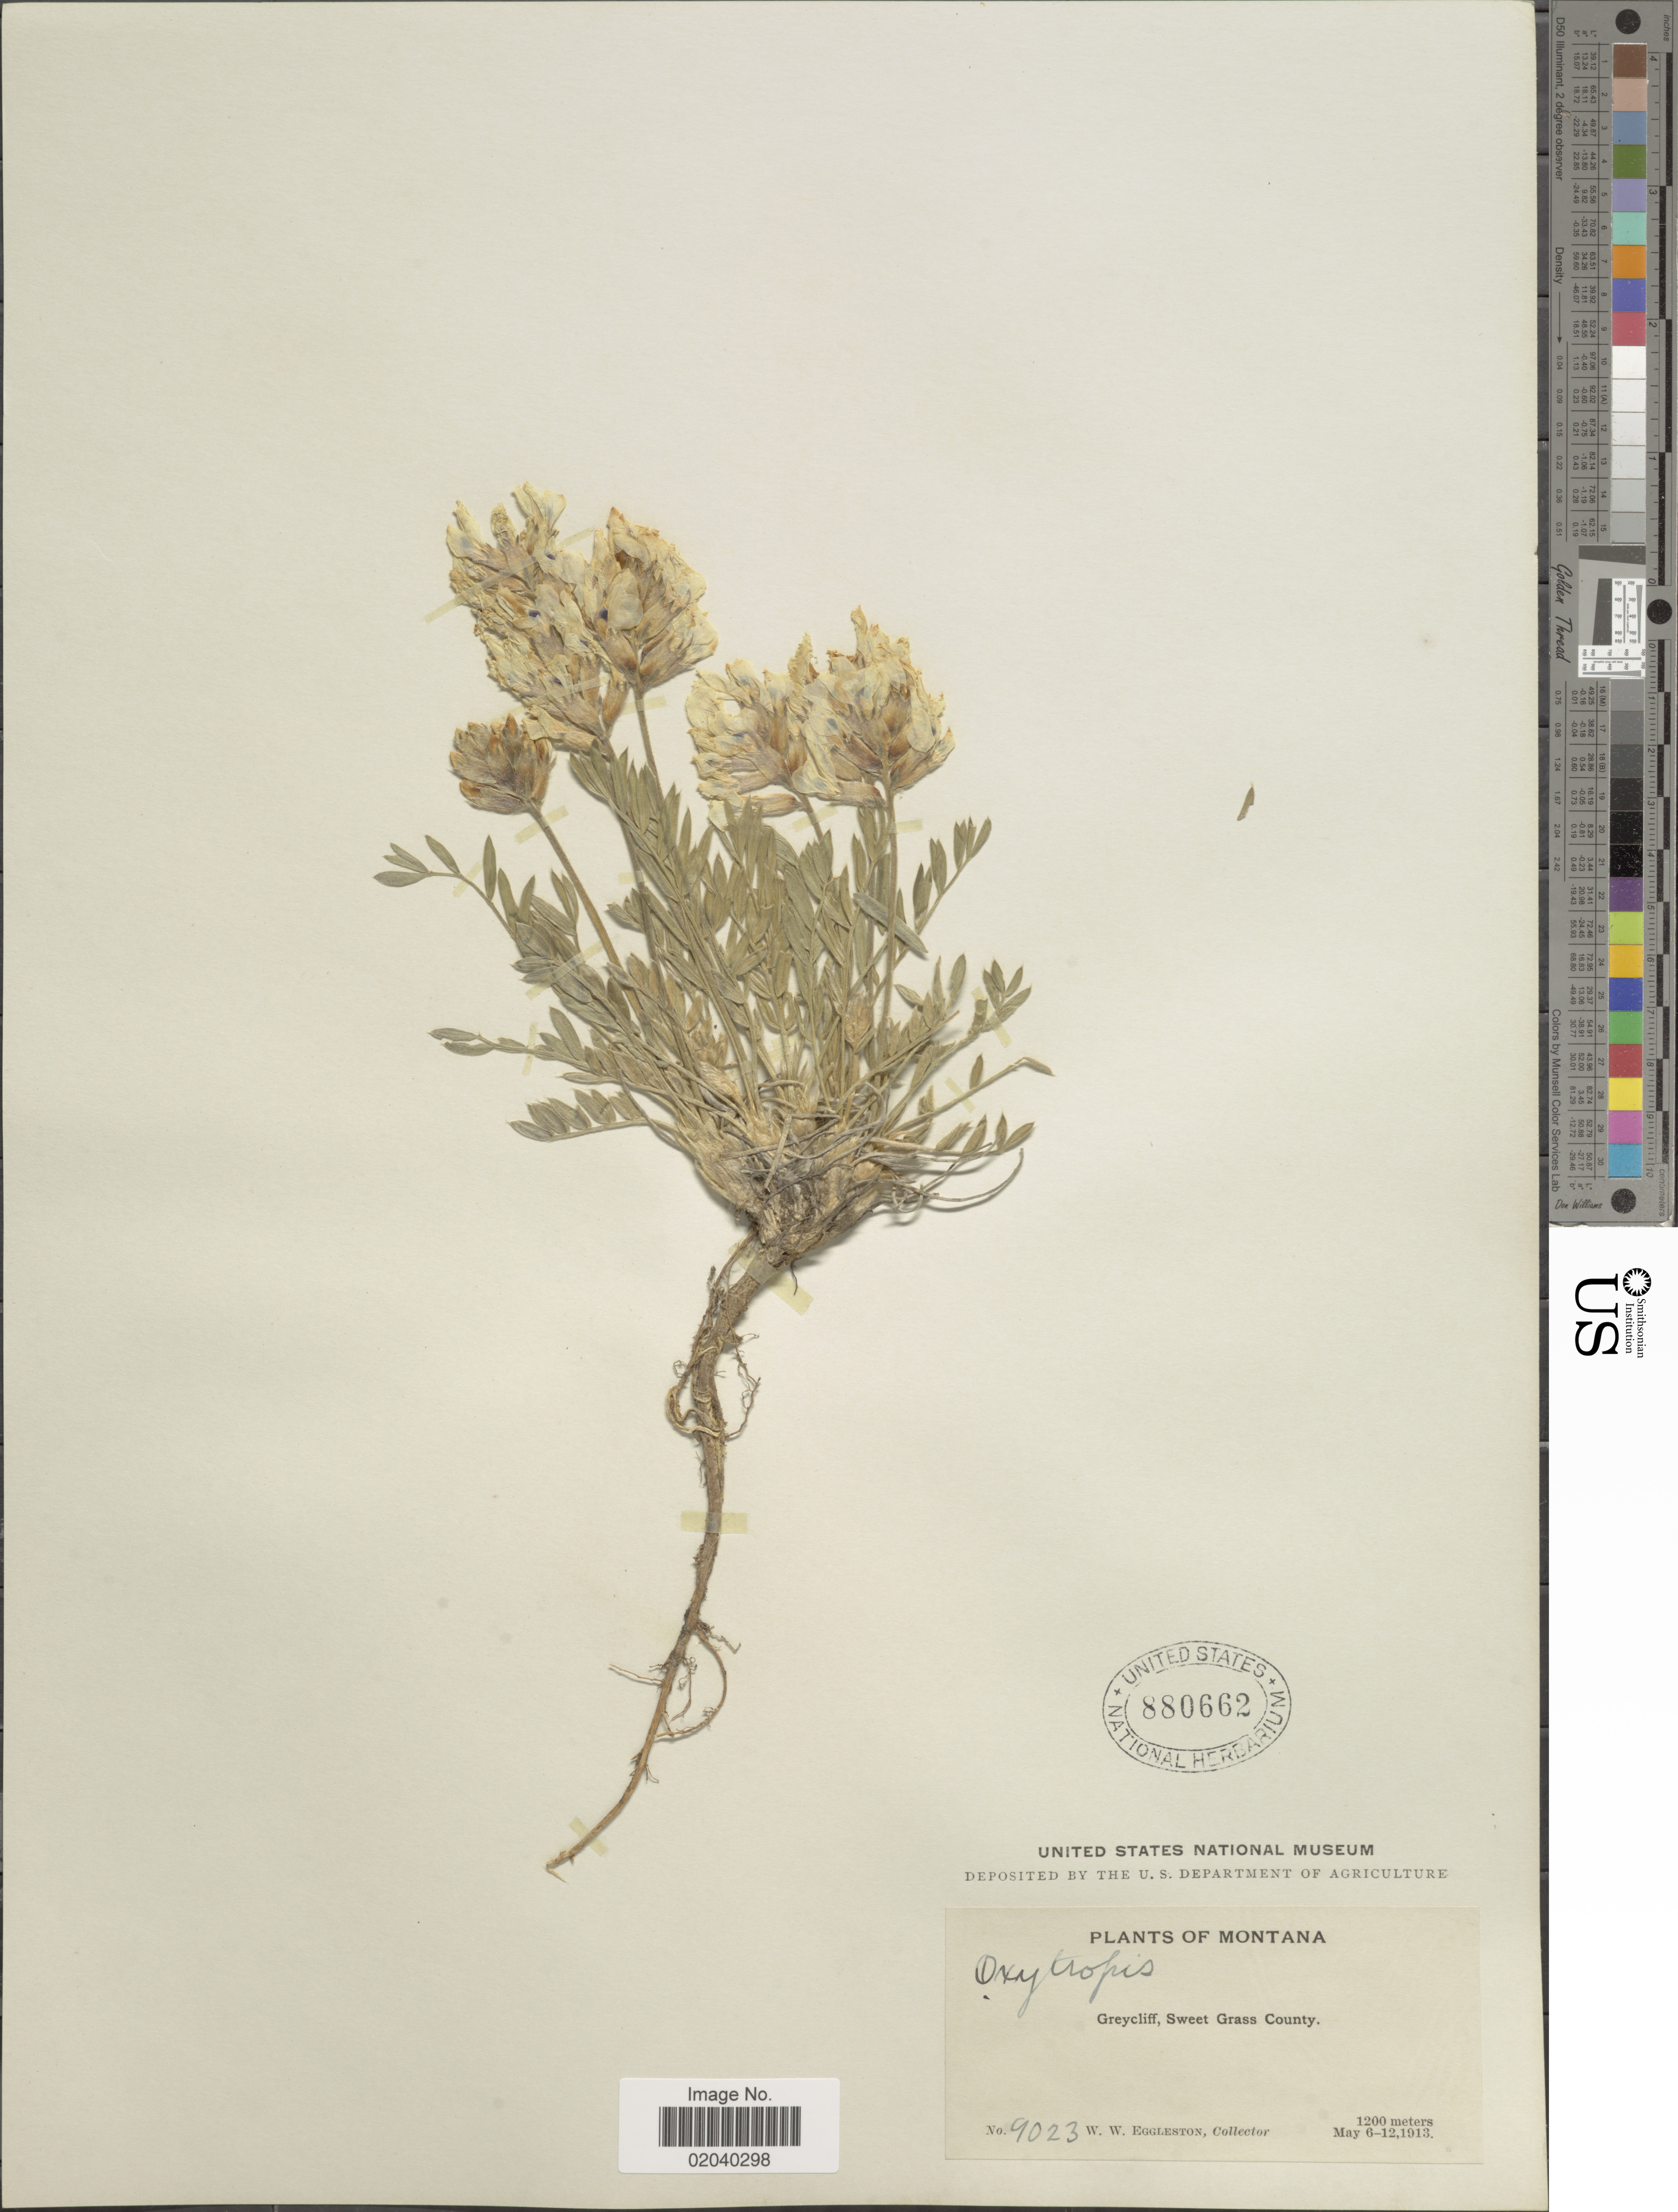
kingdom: Plantae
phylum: Tracheophyta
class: Magnoliopsida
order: Fabales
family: Fabaceae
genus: Oxytropis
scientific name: Oxytropis sericea var. sericea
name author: Nutt.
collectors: W. W. Eggleston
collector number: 9023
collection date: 1913-05-06/1913-05-12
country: United States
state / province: Montana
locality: Greycliff, Sweet Grass County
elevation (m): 1200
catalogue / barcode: US 880662